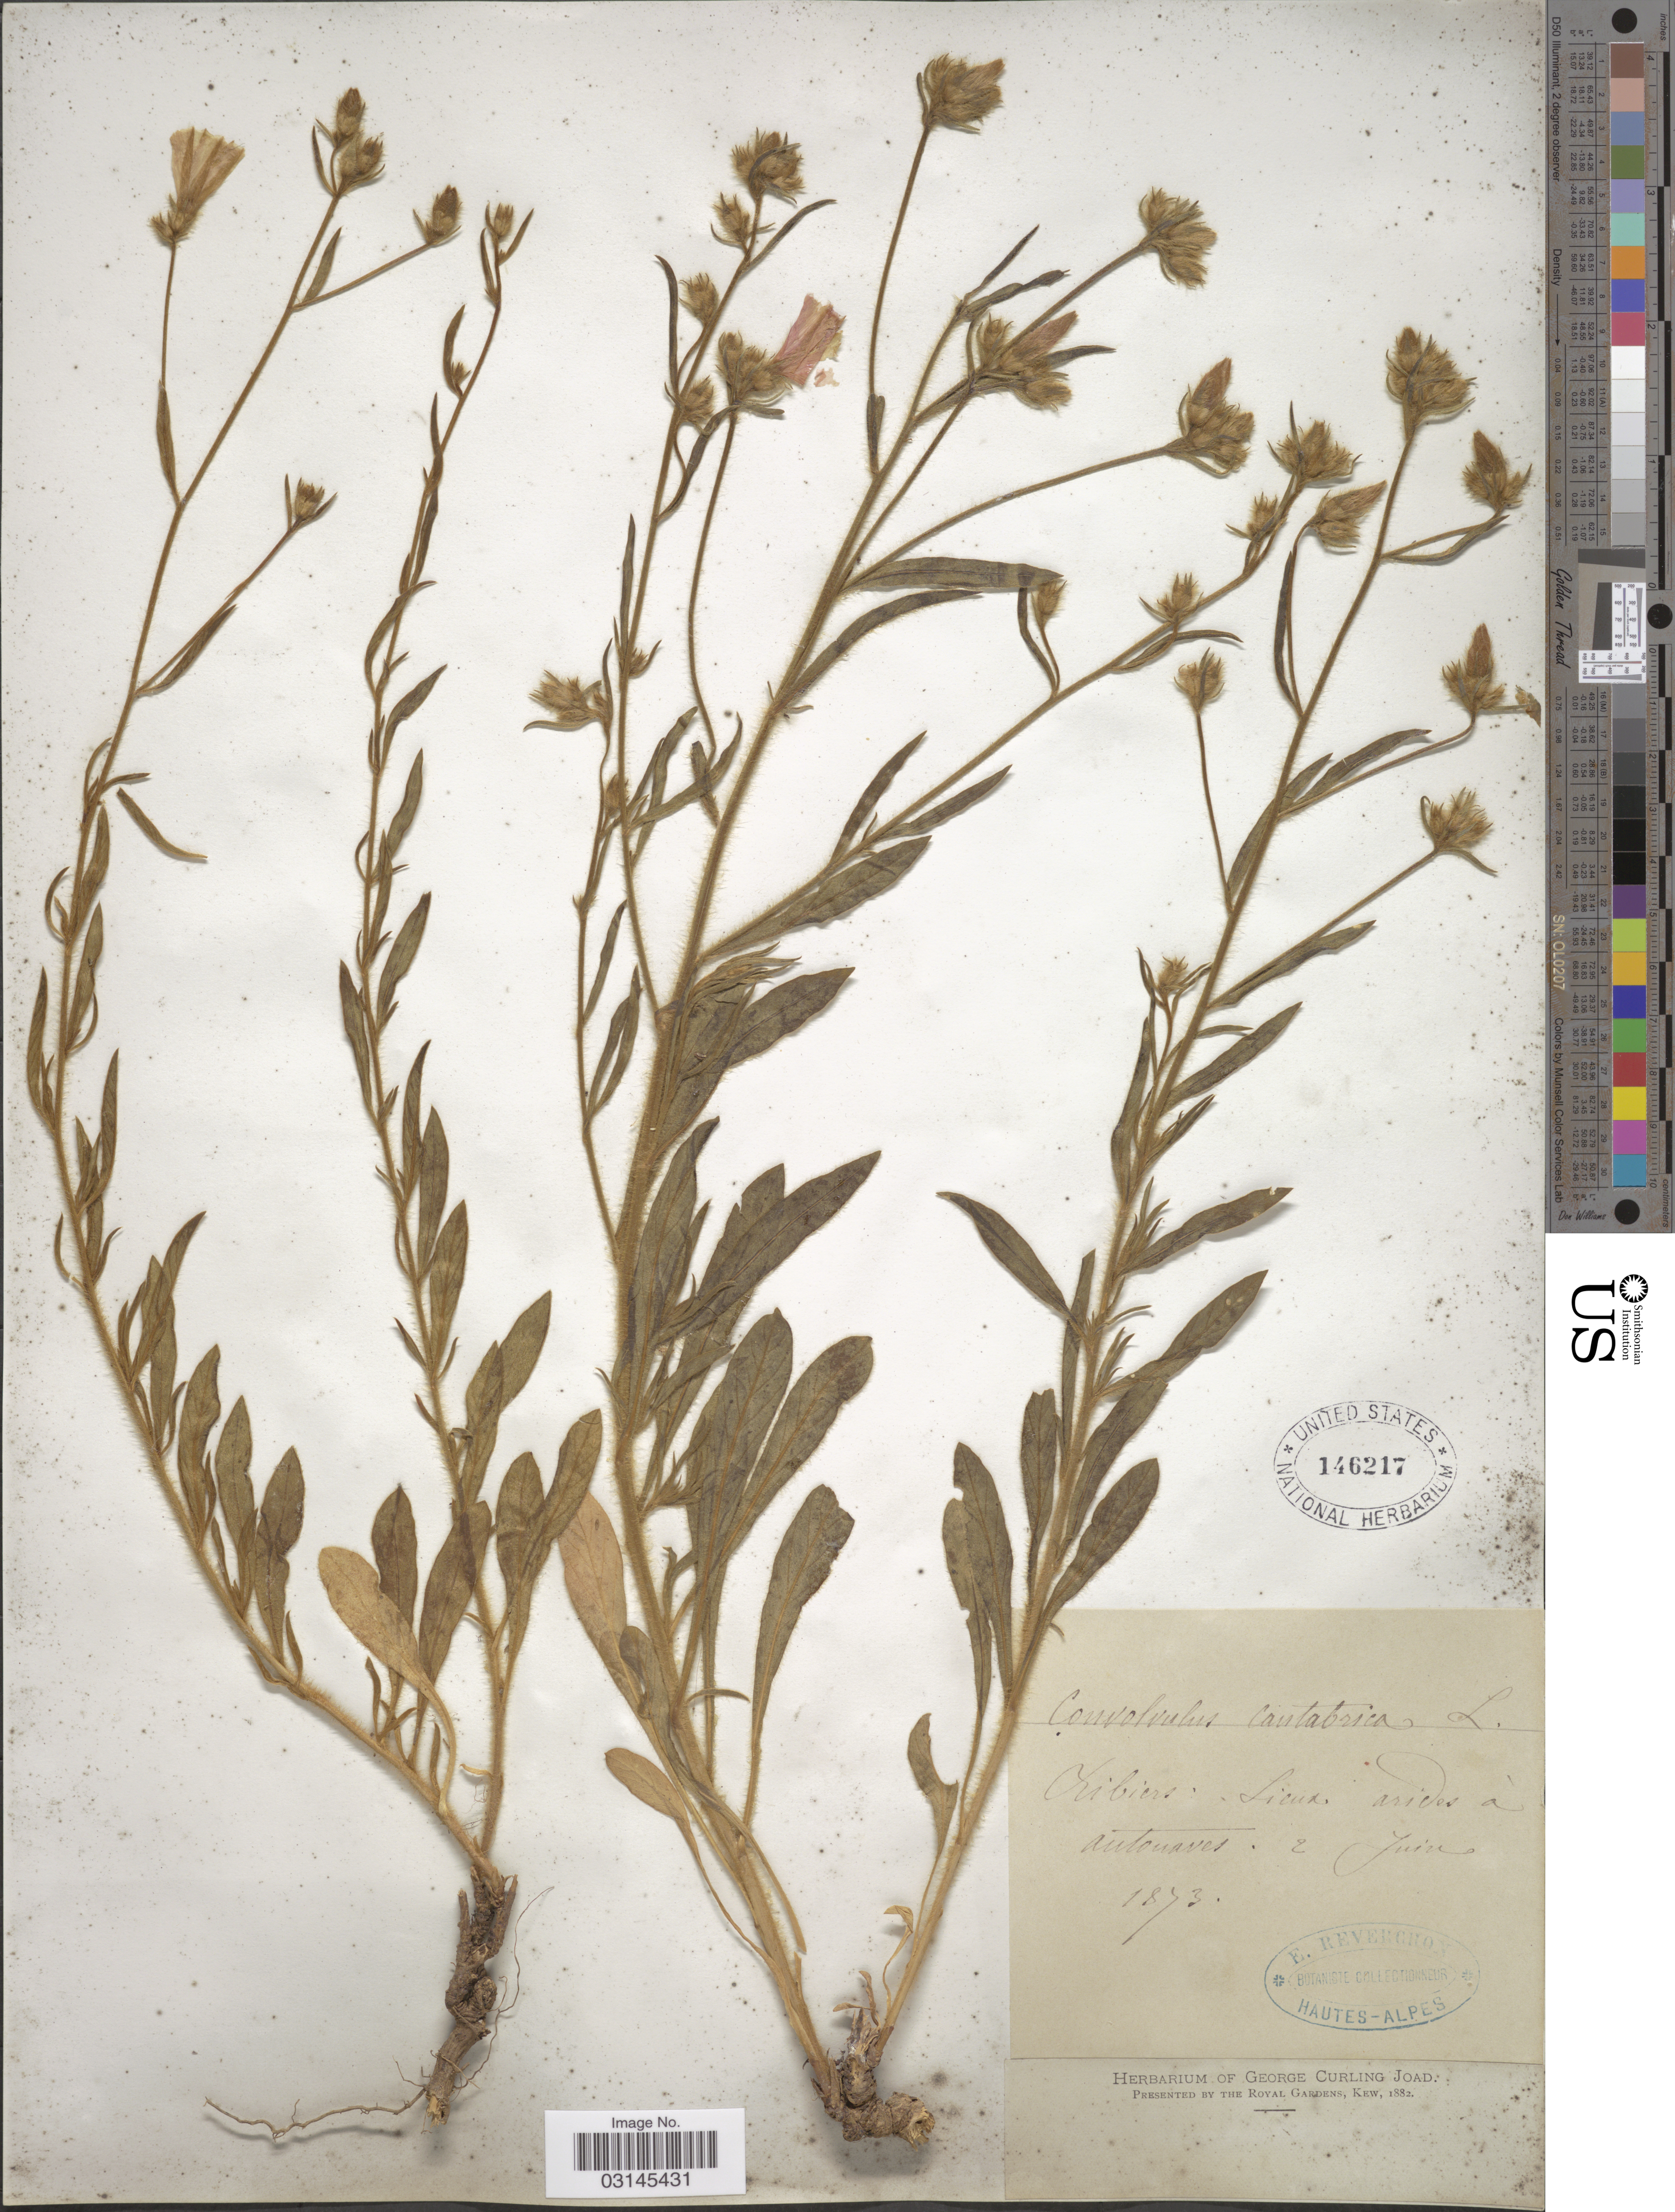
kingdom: Plantae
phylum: Tracheophyta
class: Magnoliopsida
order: Solanales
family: Convolvulaceae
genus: Convolvulus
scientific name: Convolvulus cantabrica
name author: L.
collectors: E. Reverchon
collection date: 1873-06-02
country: France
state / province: Provence-Alpes-Côte d'Azur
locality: Ribiers, lieux arides à Antonaves [Ribiers, dry places at Antonaves]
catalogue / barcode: US 146217